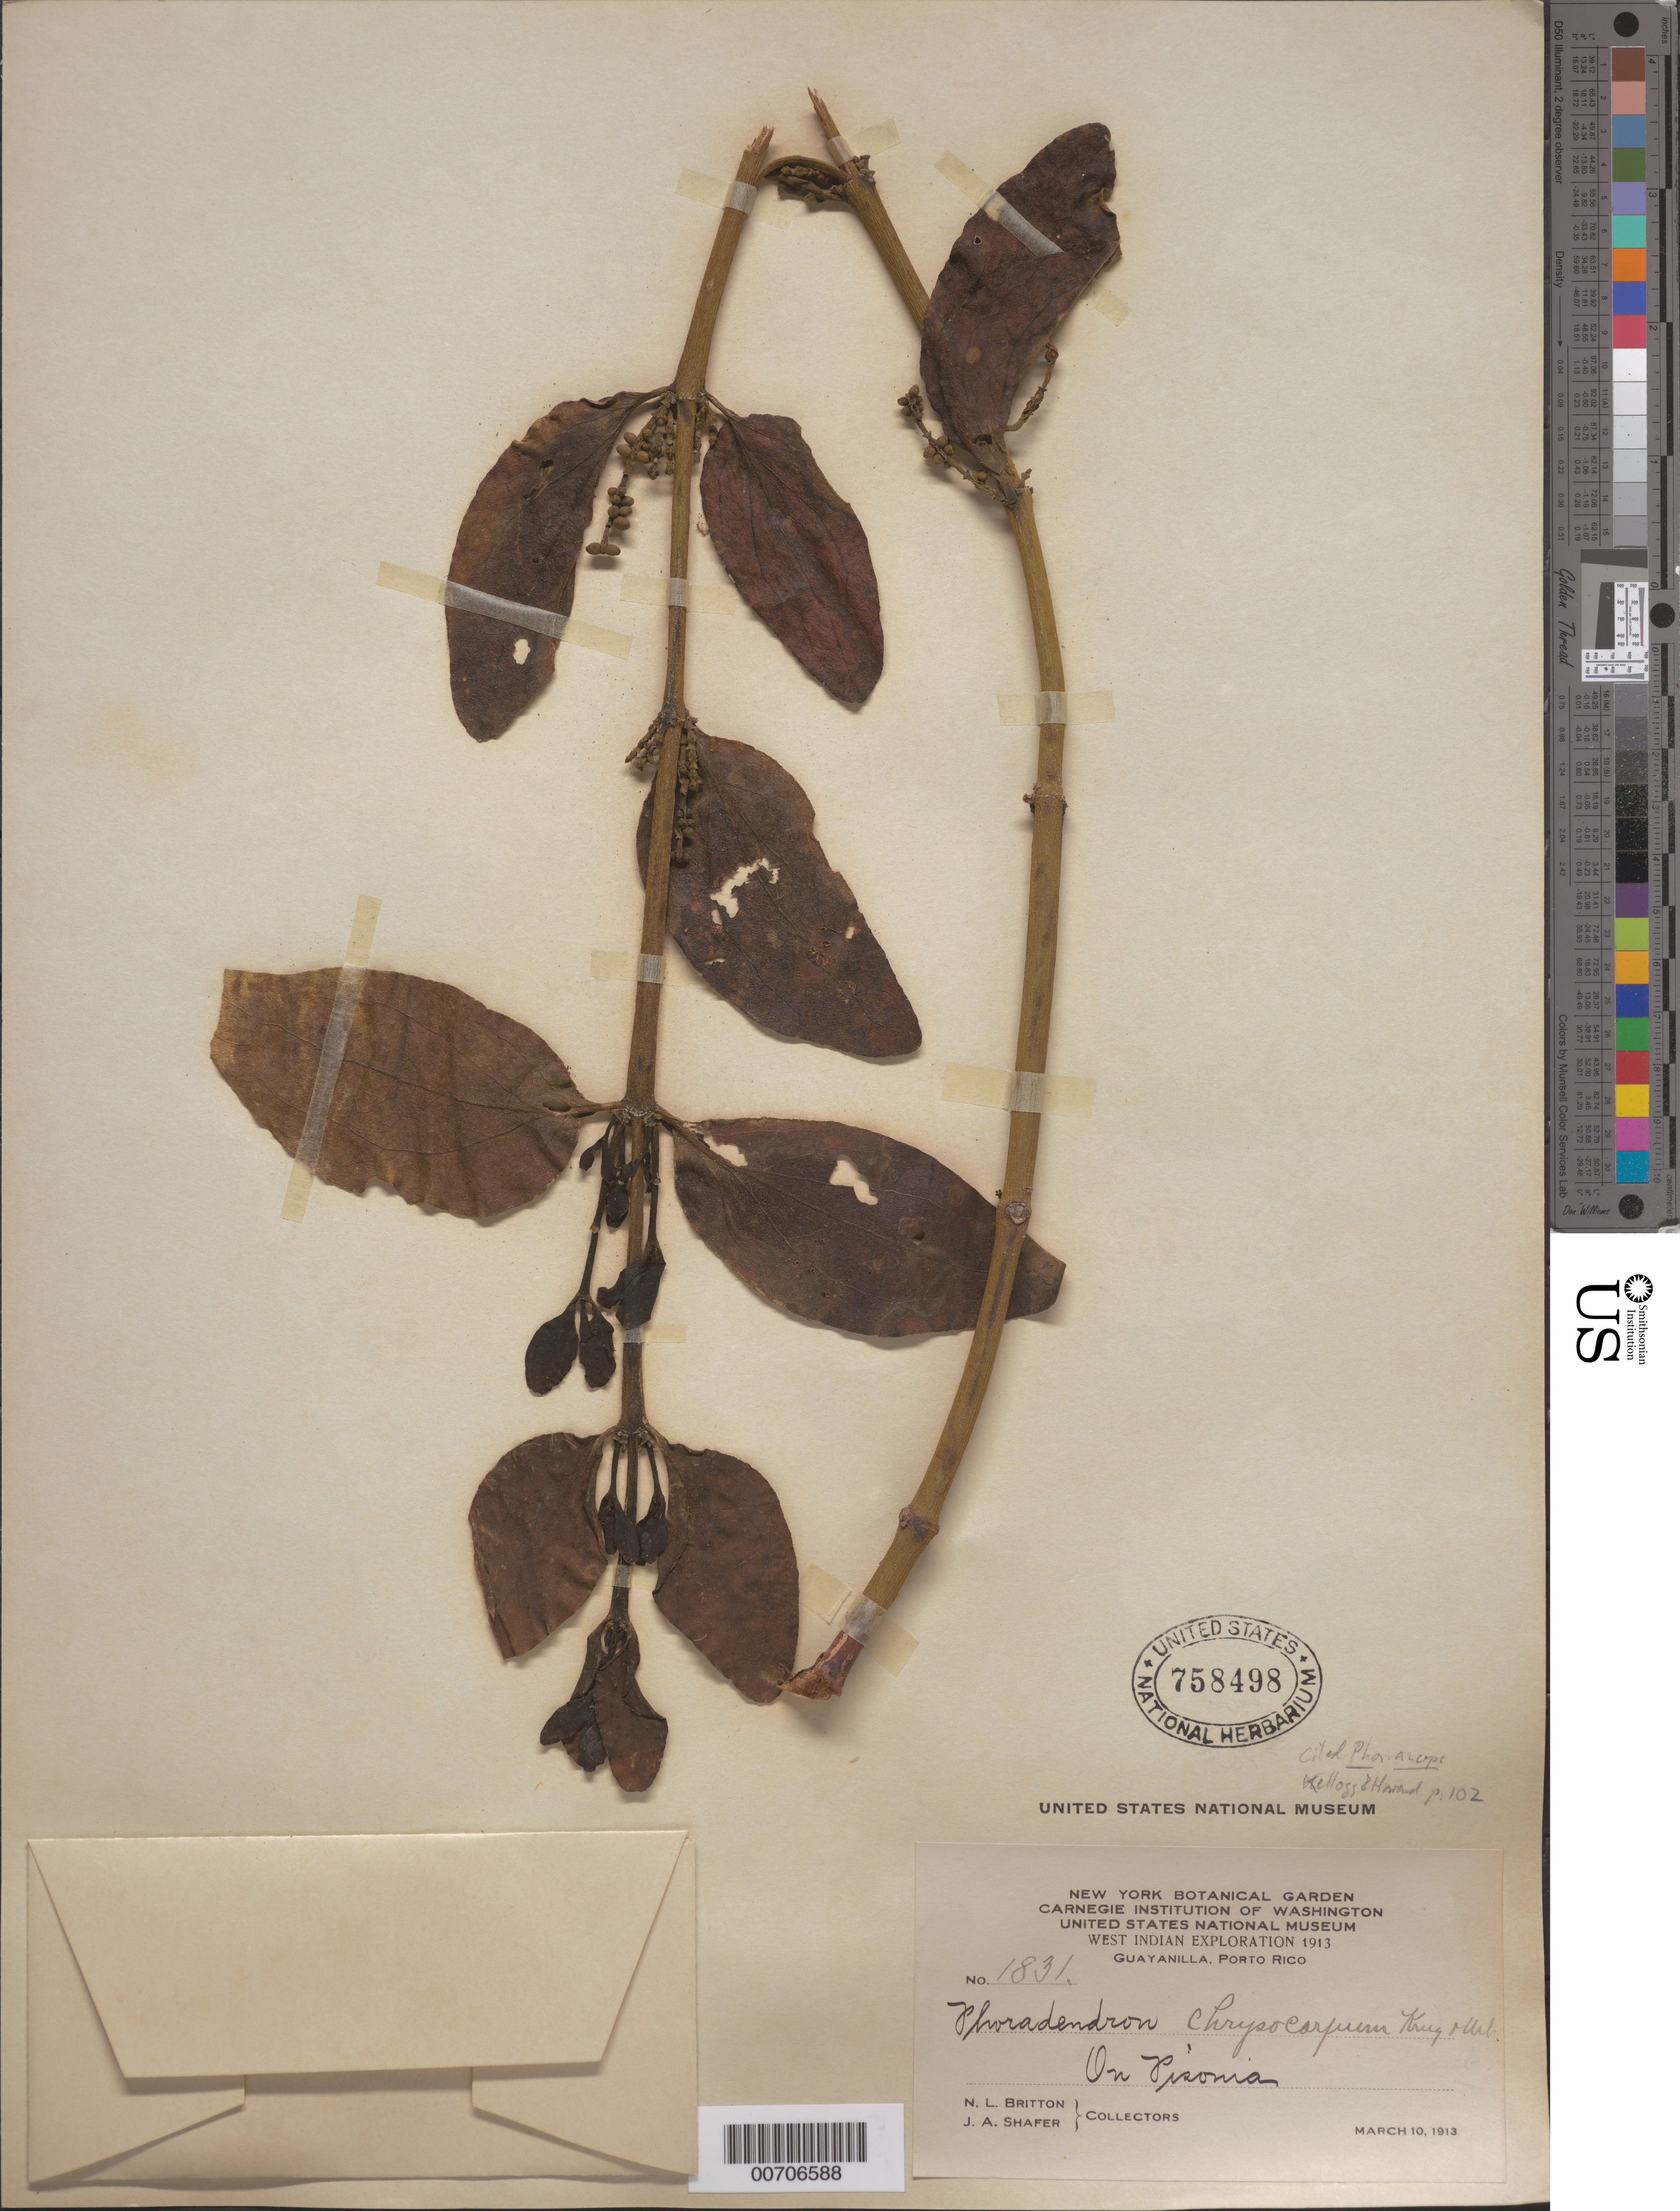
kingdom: Plantae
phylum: Tracheophyta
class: Magnoliopsida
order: Santalales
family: Viscaceae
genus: Phoradendron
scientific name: Phoradendron chrysocarpum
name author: Krug & Urb.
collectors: N. Britton & J. A. Shafer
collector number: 1831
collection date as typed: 10 Mar 1913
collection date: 1913-03-10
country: Puerto Rico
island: Greater Antilles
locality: Guayanilla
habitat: On Pisonia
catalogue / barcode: US 758498